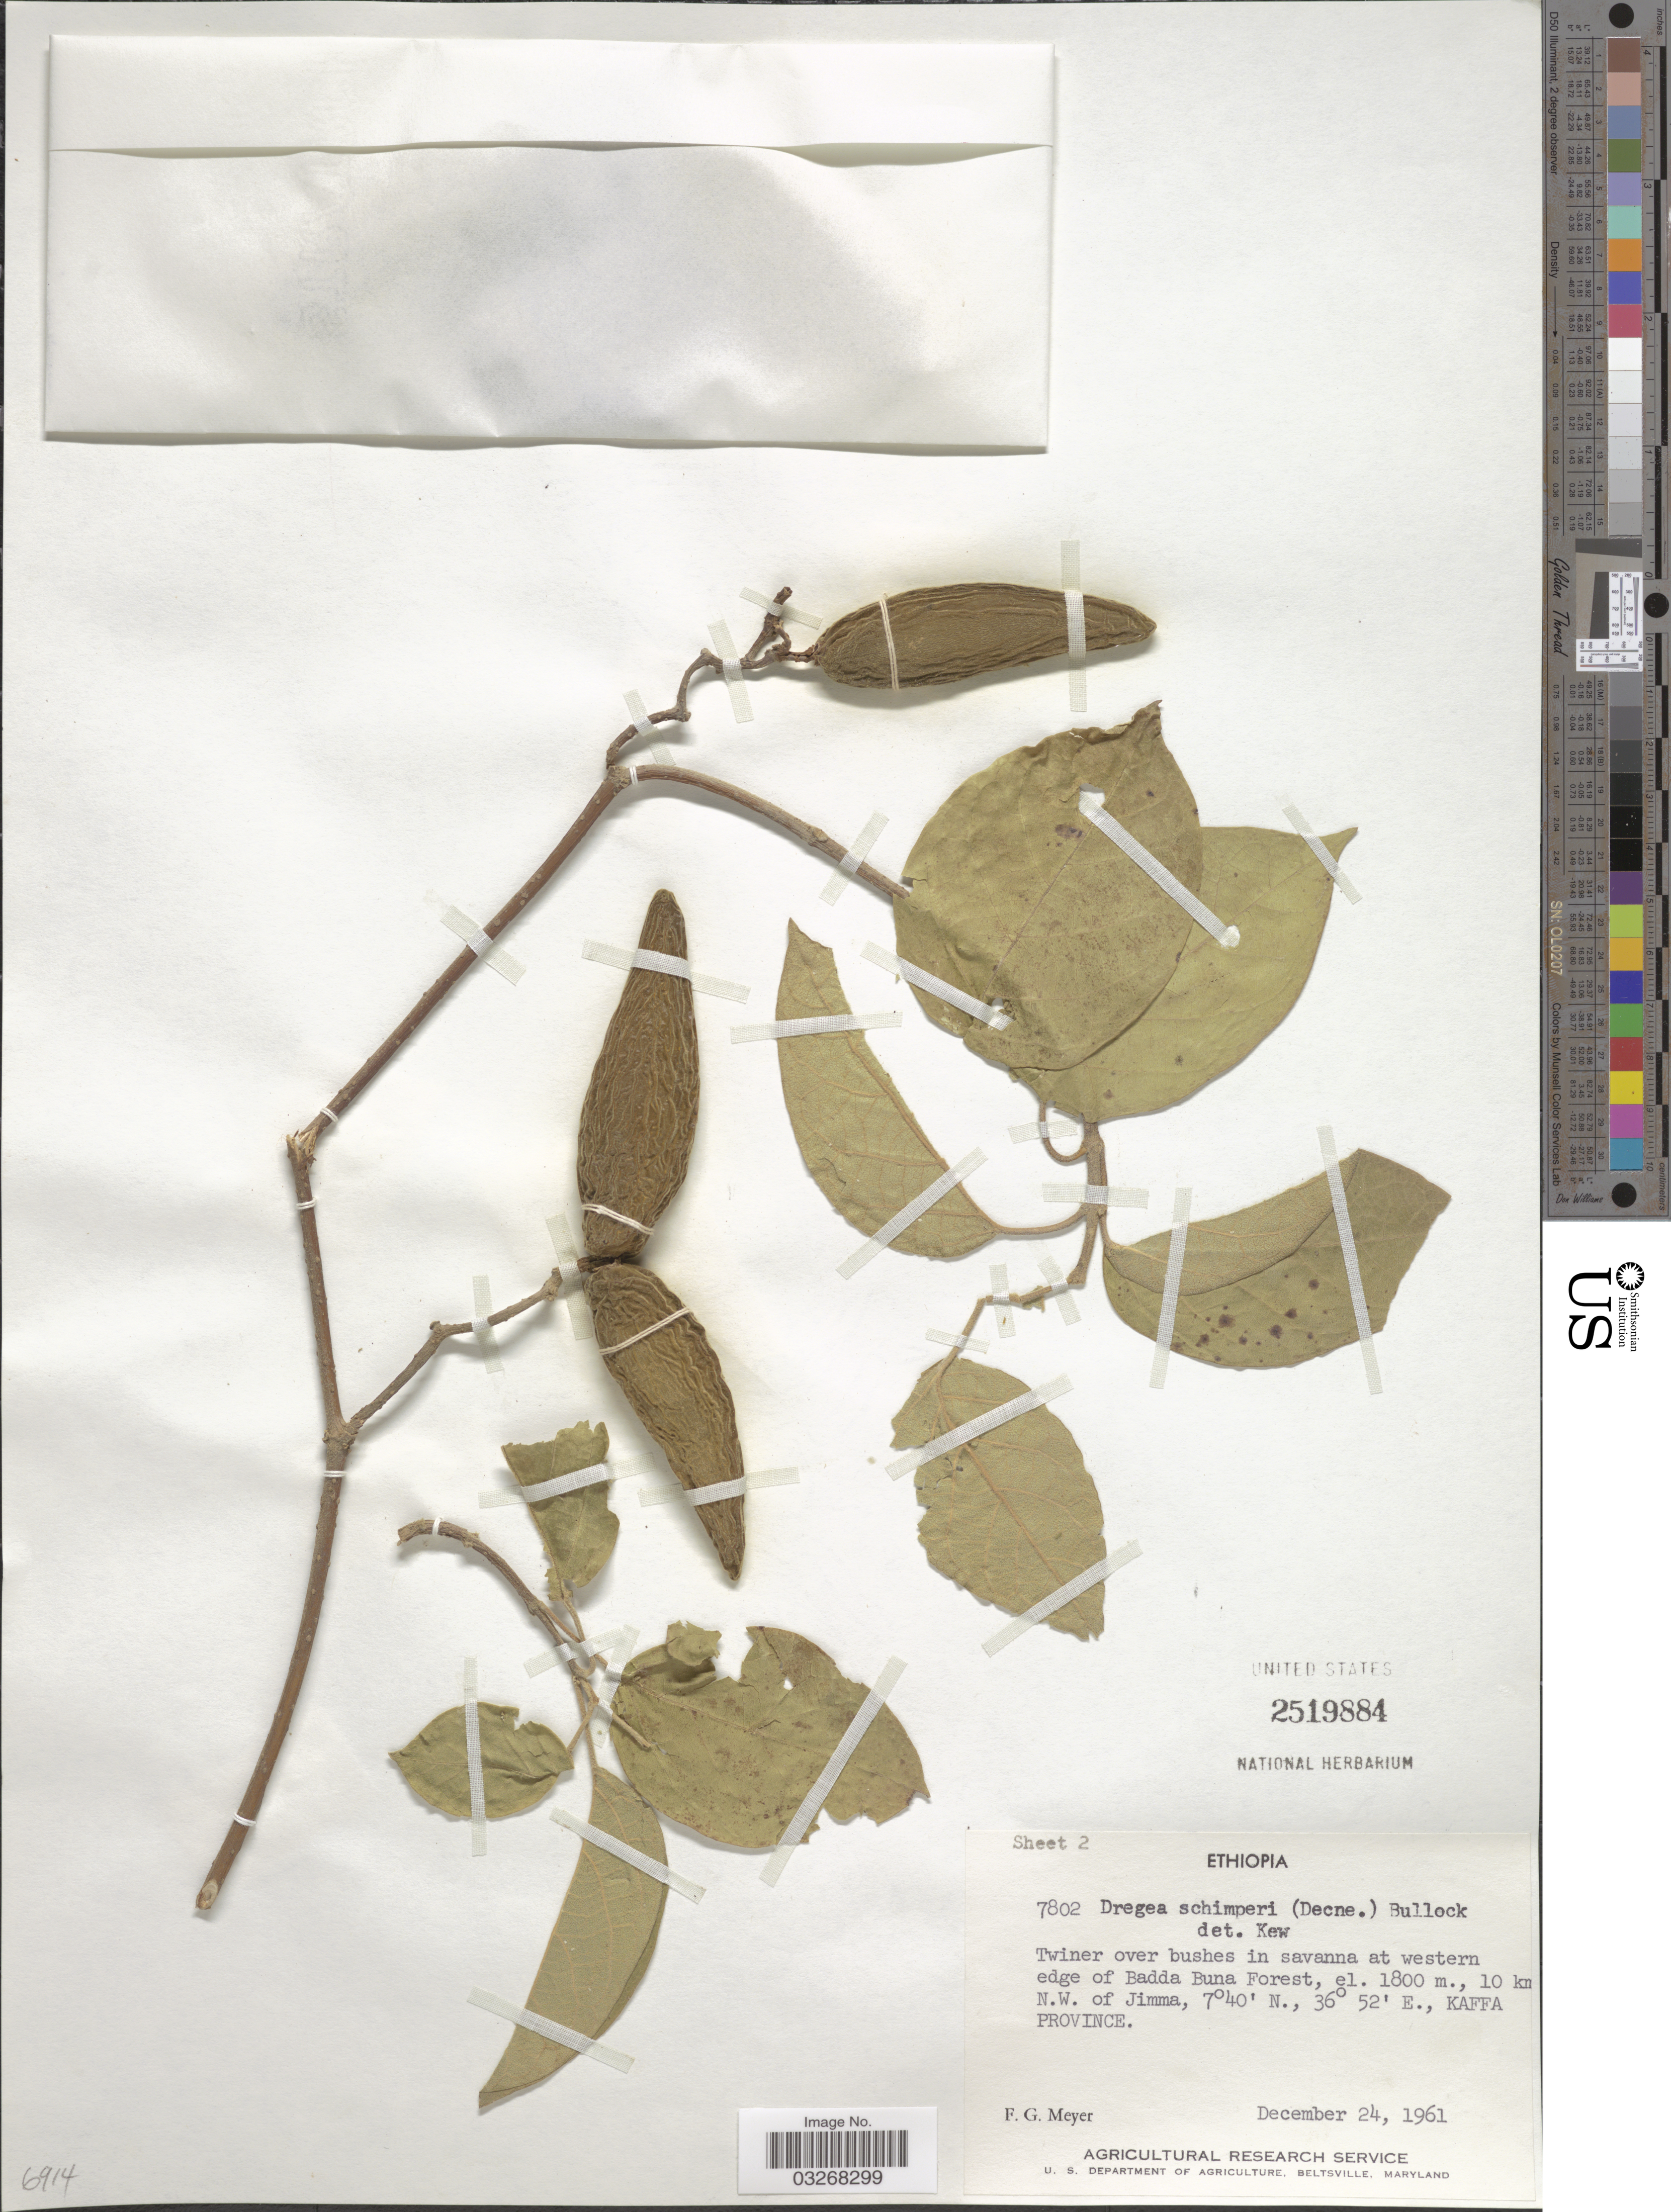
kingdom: Plantae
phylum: Tracheophyta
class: Magnoliopsida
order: Gentianales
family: Apocynaceae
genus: Dregea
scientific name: Dregea schimperi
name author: (Decne.) Bullock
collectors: F. G. Meyer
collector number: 7802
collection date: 1961-12-24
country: Ethiopia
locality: Western edge of Badda Buna Forest, 10 km N. W. of Jimma, Kaffa Province.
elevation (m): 1800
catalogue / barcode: US 2519884